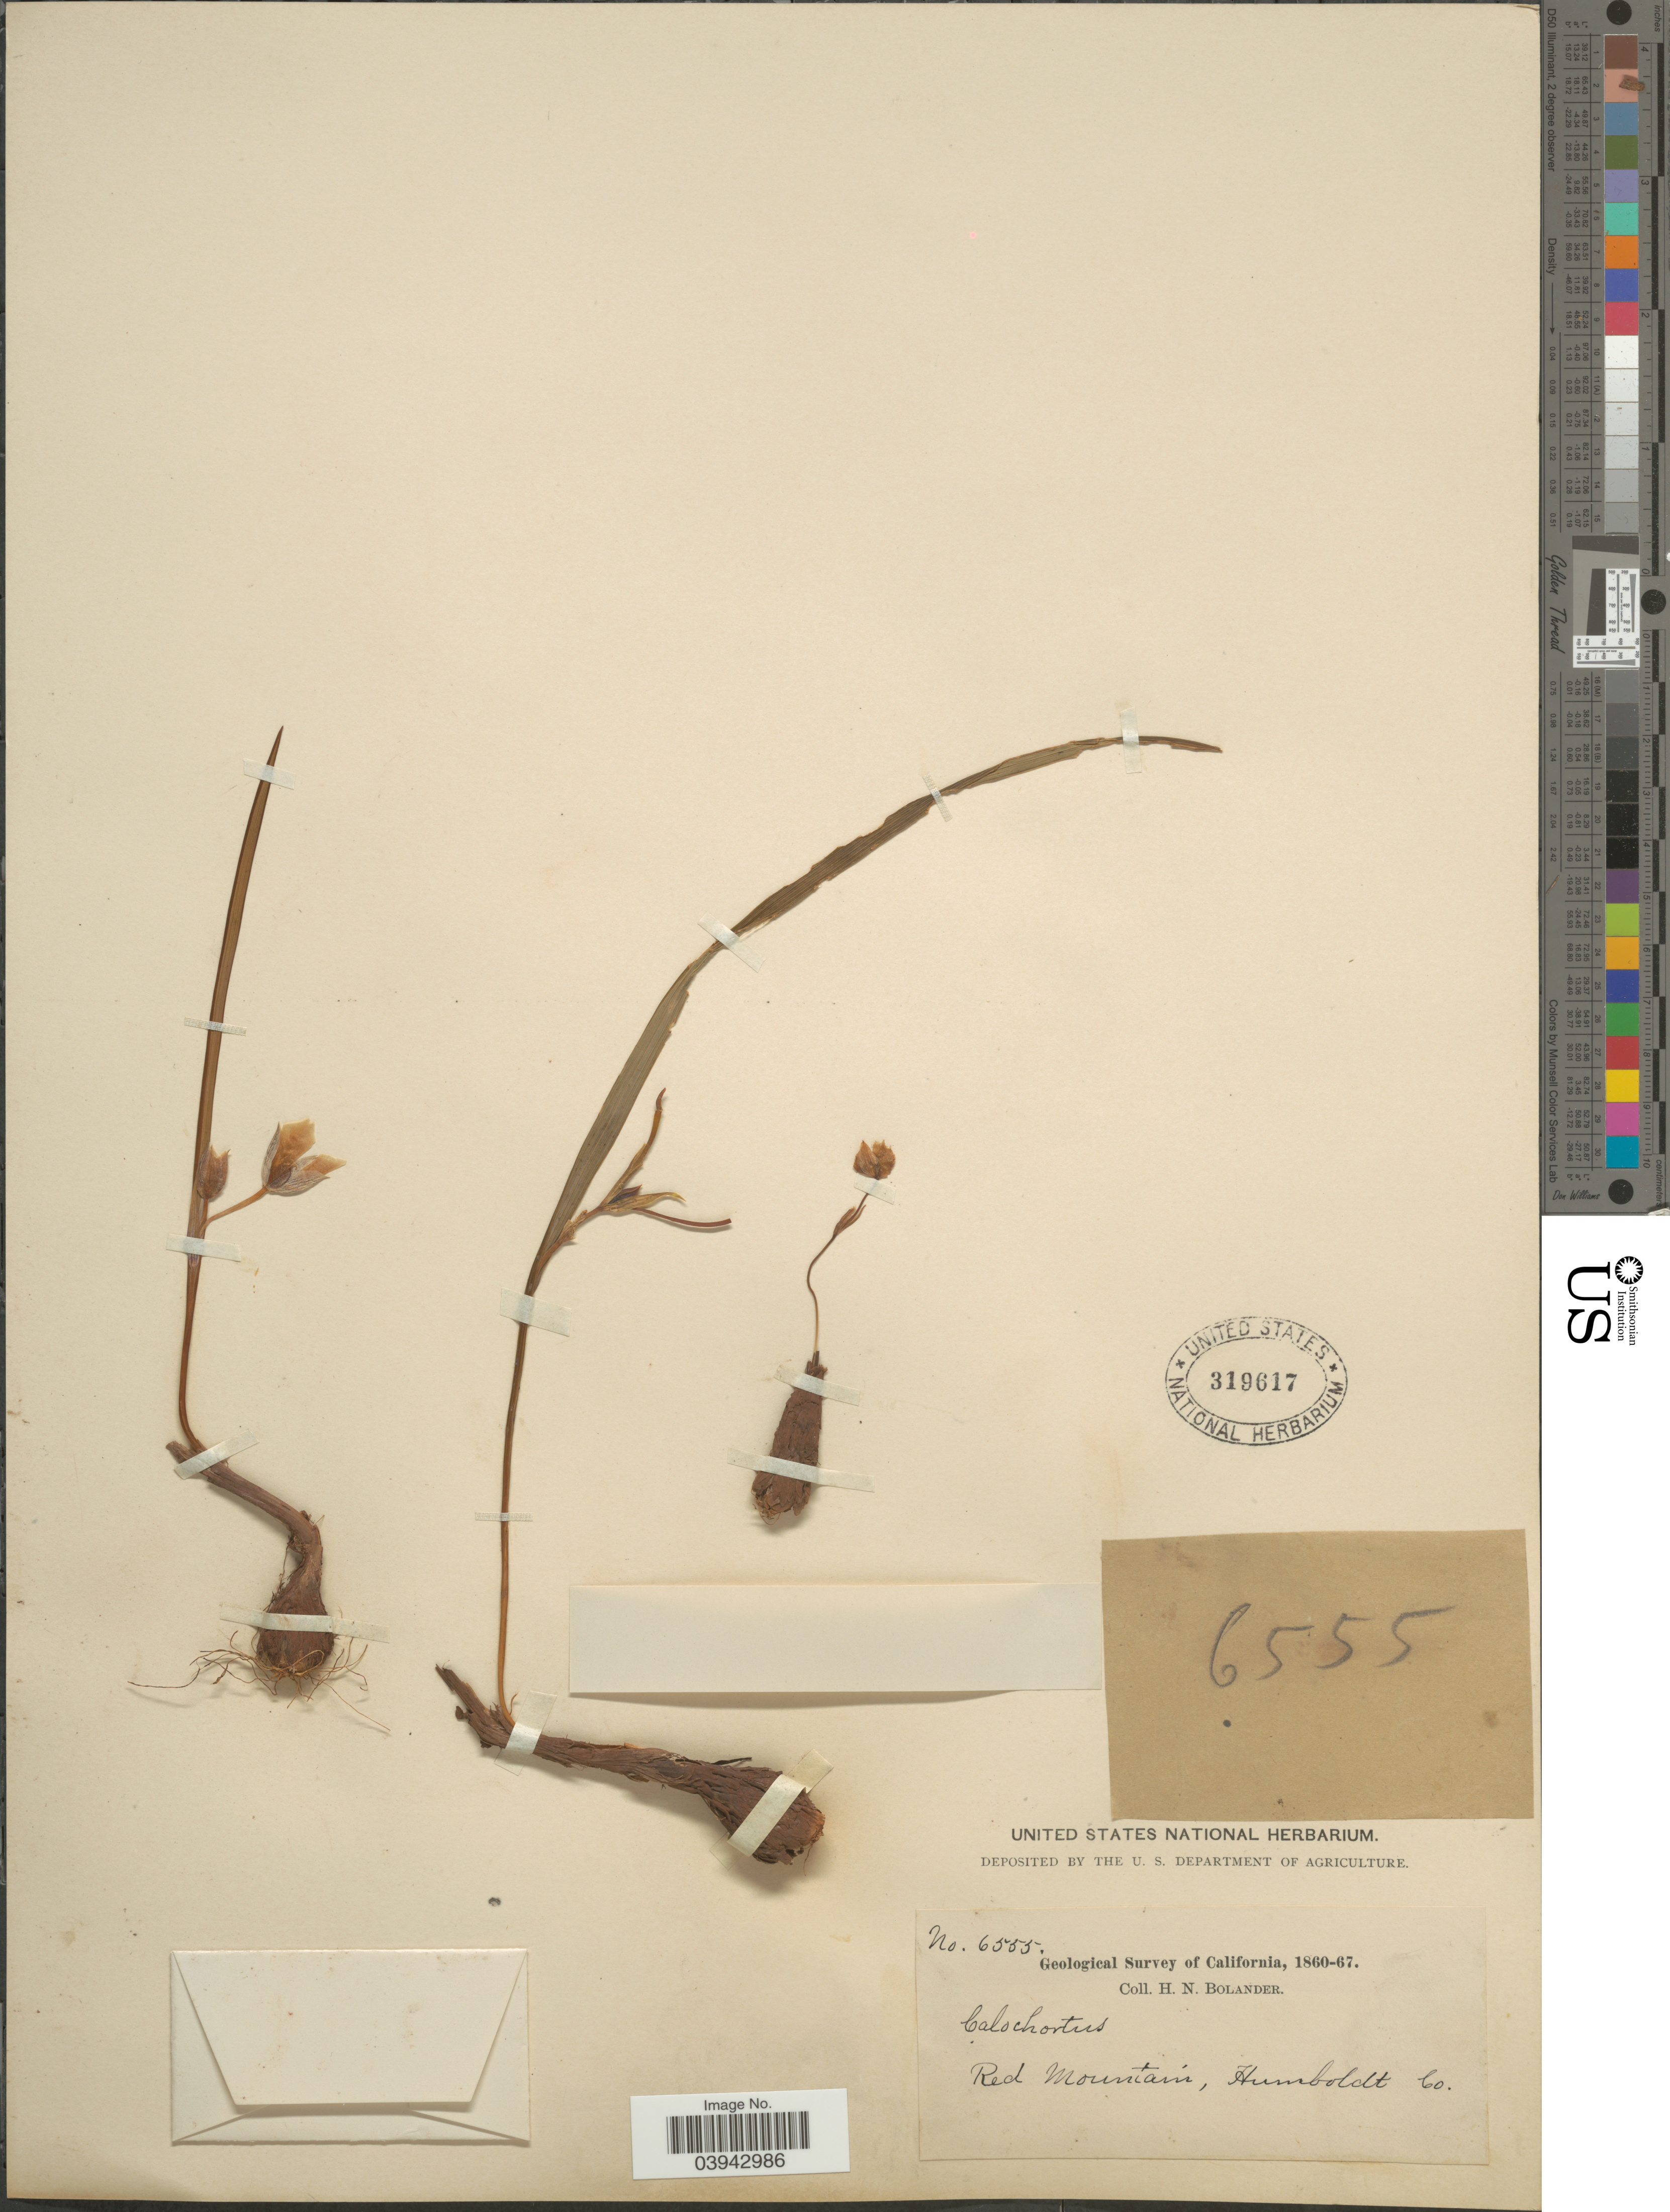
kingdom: Plantae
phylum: Tracheophyta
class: Liliopsida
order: Liliales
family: Liliaceae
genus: Calochortus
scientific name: Calochortus tolmiei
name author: Hook. & Arn.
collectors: H. Bolander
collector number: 6555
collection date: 1860/1867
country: United States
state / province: California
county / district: Humboldt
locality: Red Mountain, Humboldt Co.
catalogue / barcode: US 319617